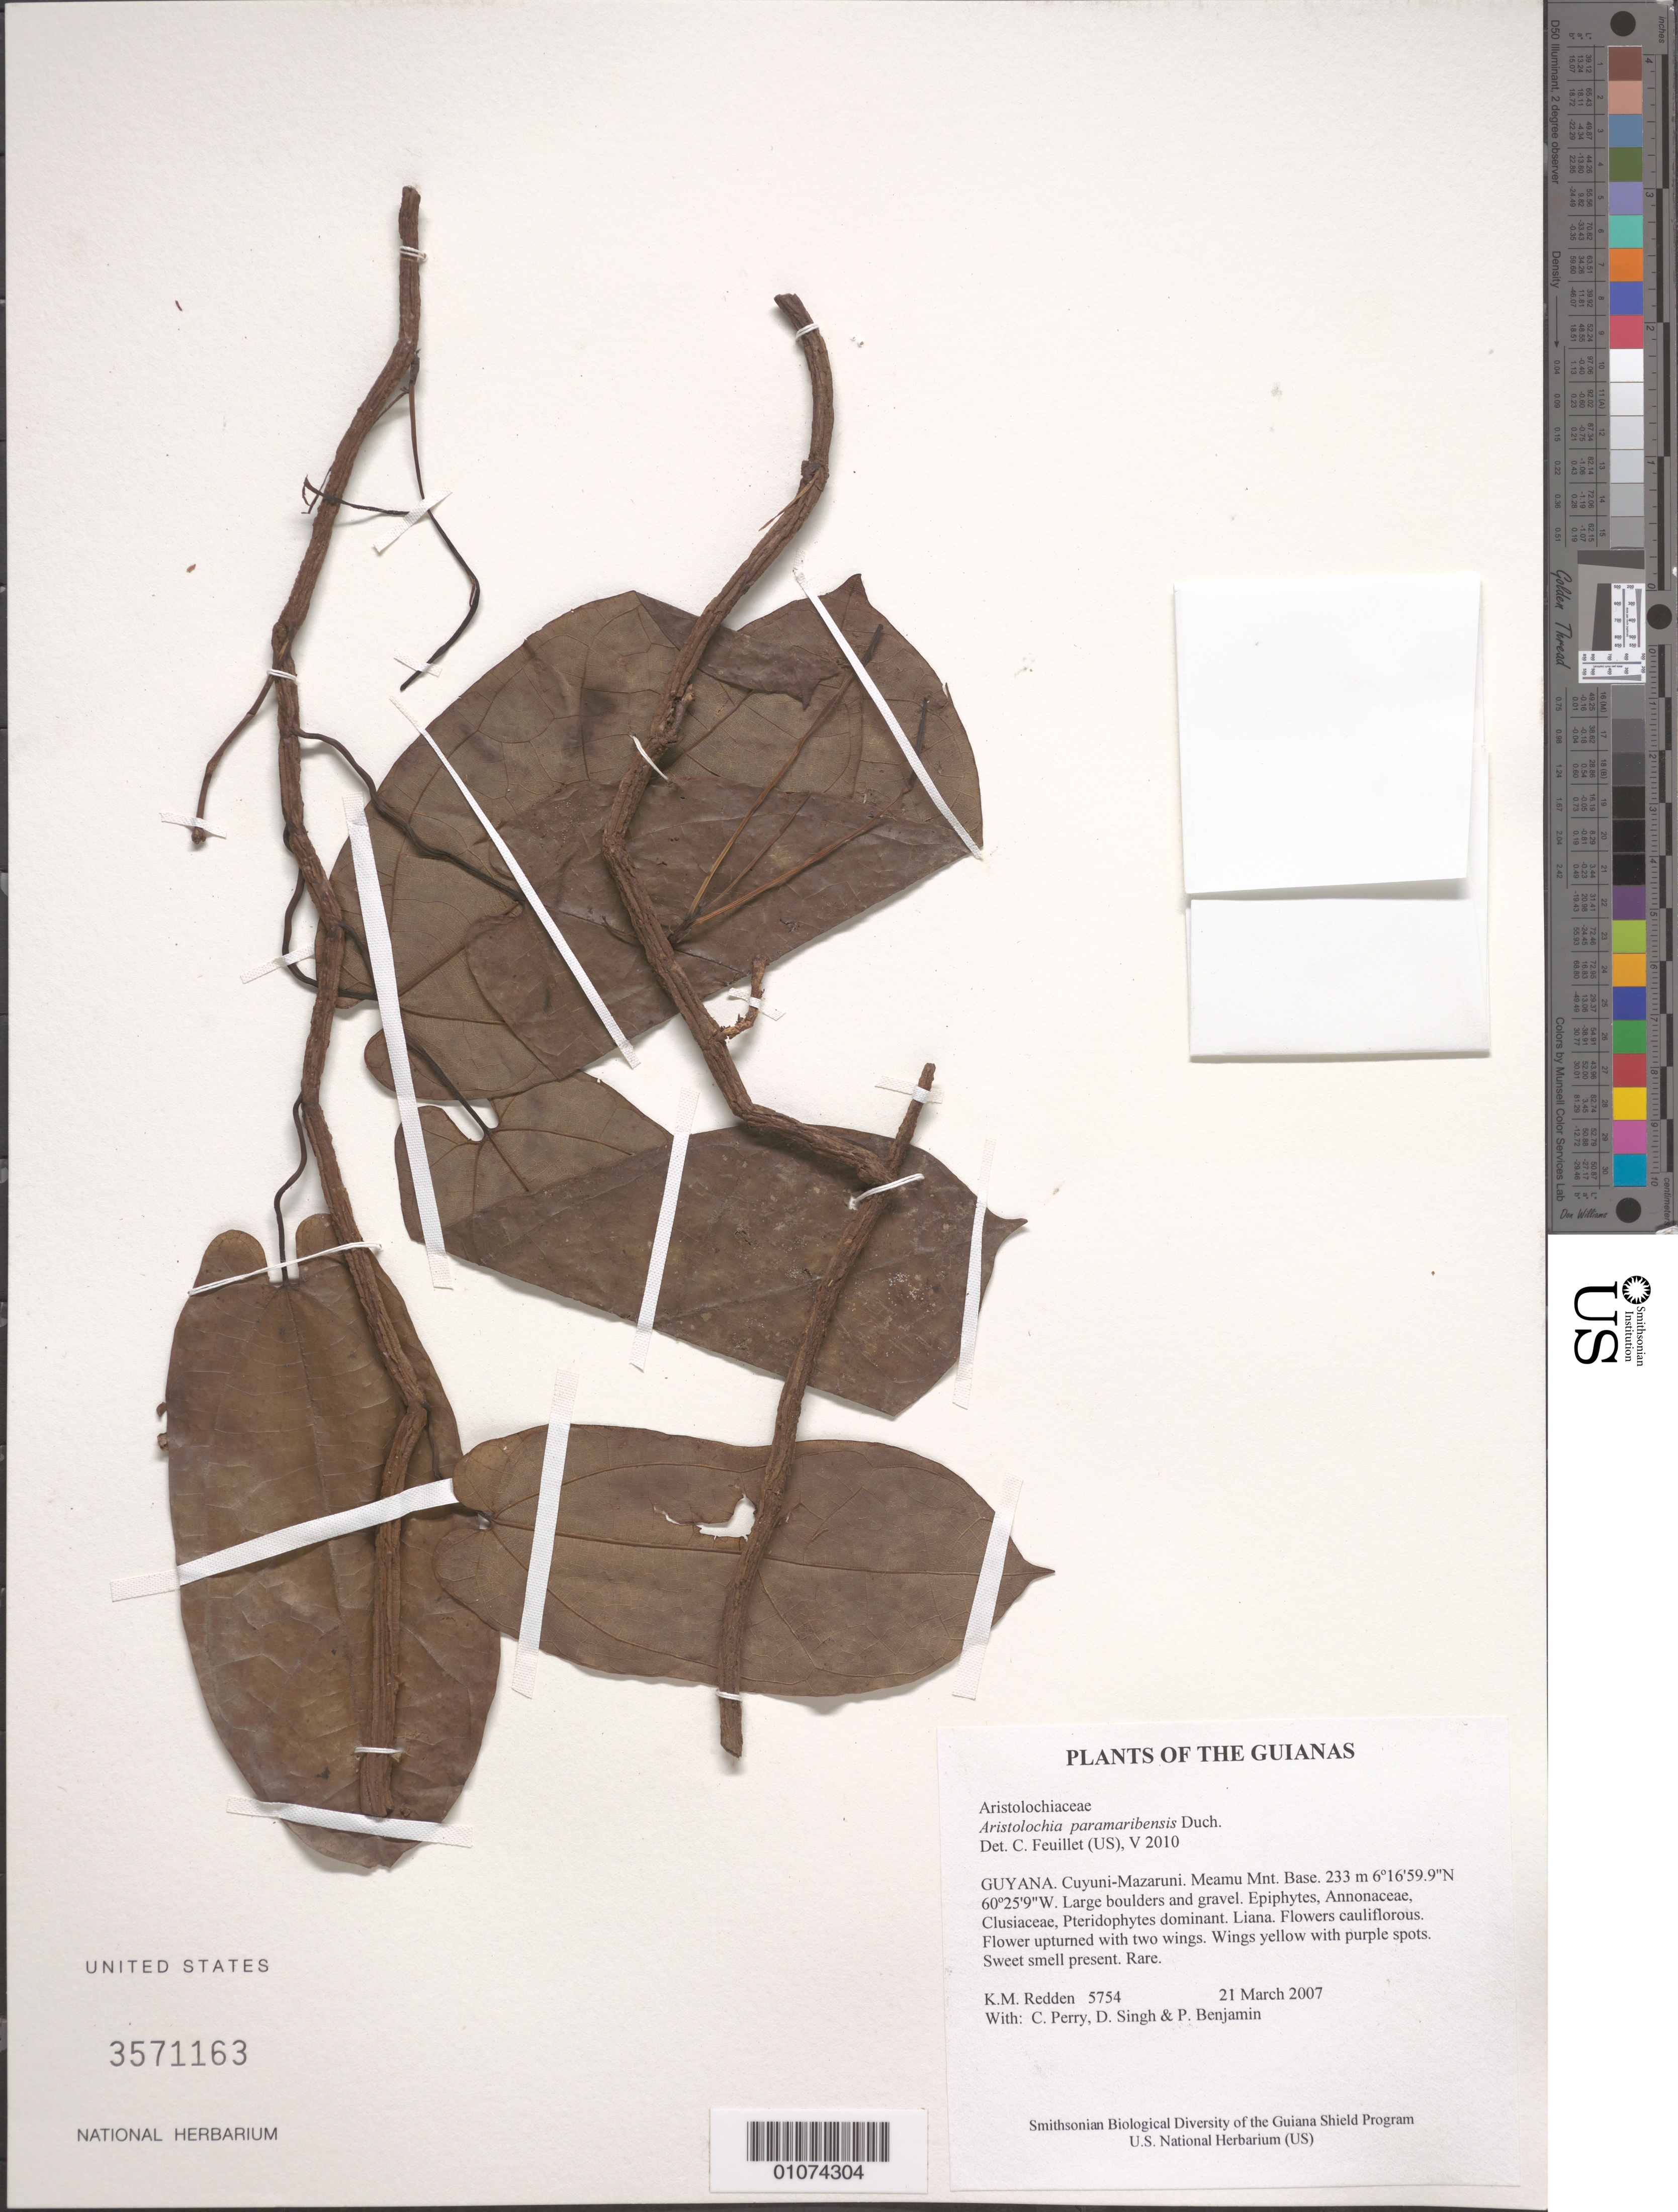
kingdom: Plantae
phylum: Tracheophyta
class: Magnoliopsida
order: Piperales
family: Aristolochiaceae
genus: Aristolochia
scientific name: Aristolochia paramaribensis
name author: Duch.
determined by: Feuillet, C.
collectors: K. M. Redden, C. Perry, D. Singh & P. Benjamin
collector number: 5754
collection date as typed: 21 March 2007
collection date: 2007-03-21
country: Guyana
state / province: Cuyuni-Mazaruni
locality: Meamu Mnt. Base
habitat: Large boulders and gravel. Epiphytes, Annonaceae, Clusiaceae, pteridophytes dominant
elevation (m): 233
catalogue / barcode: US 3571163